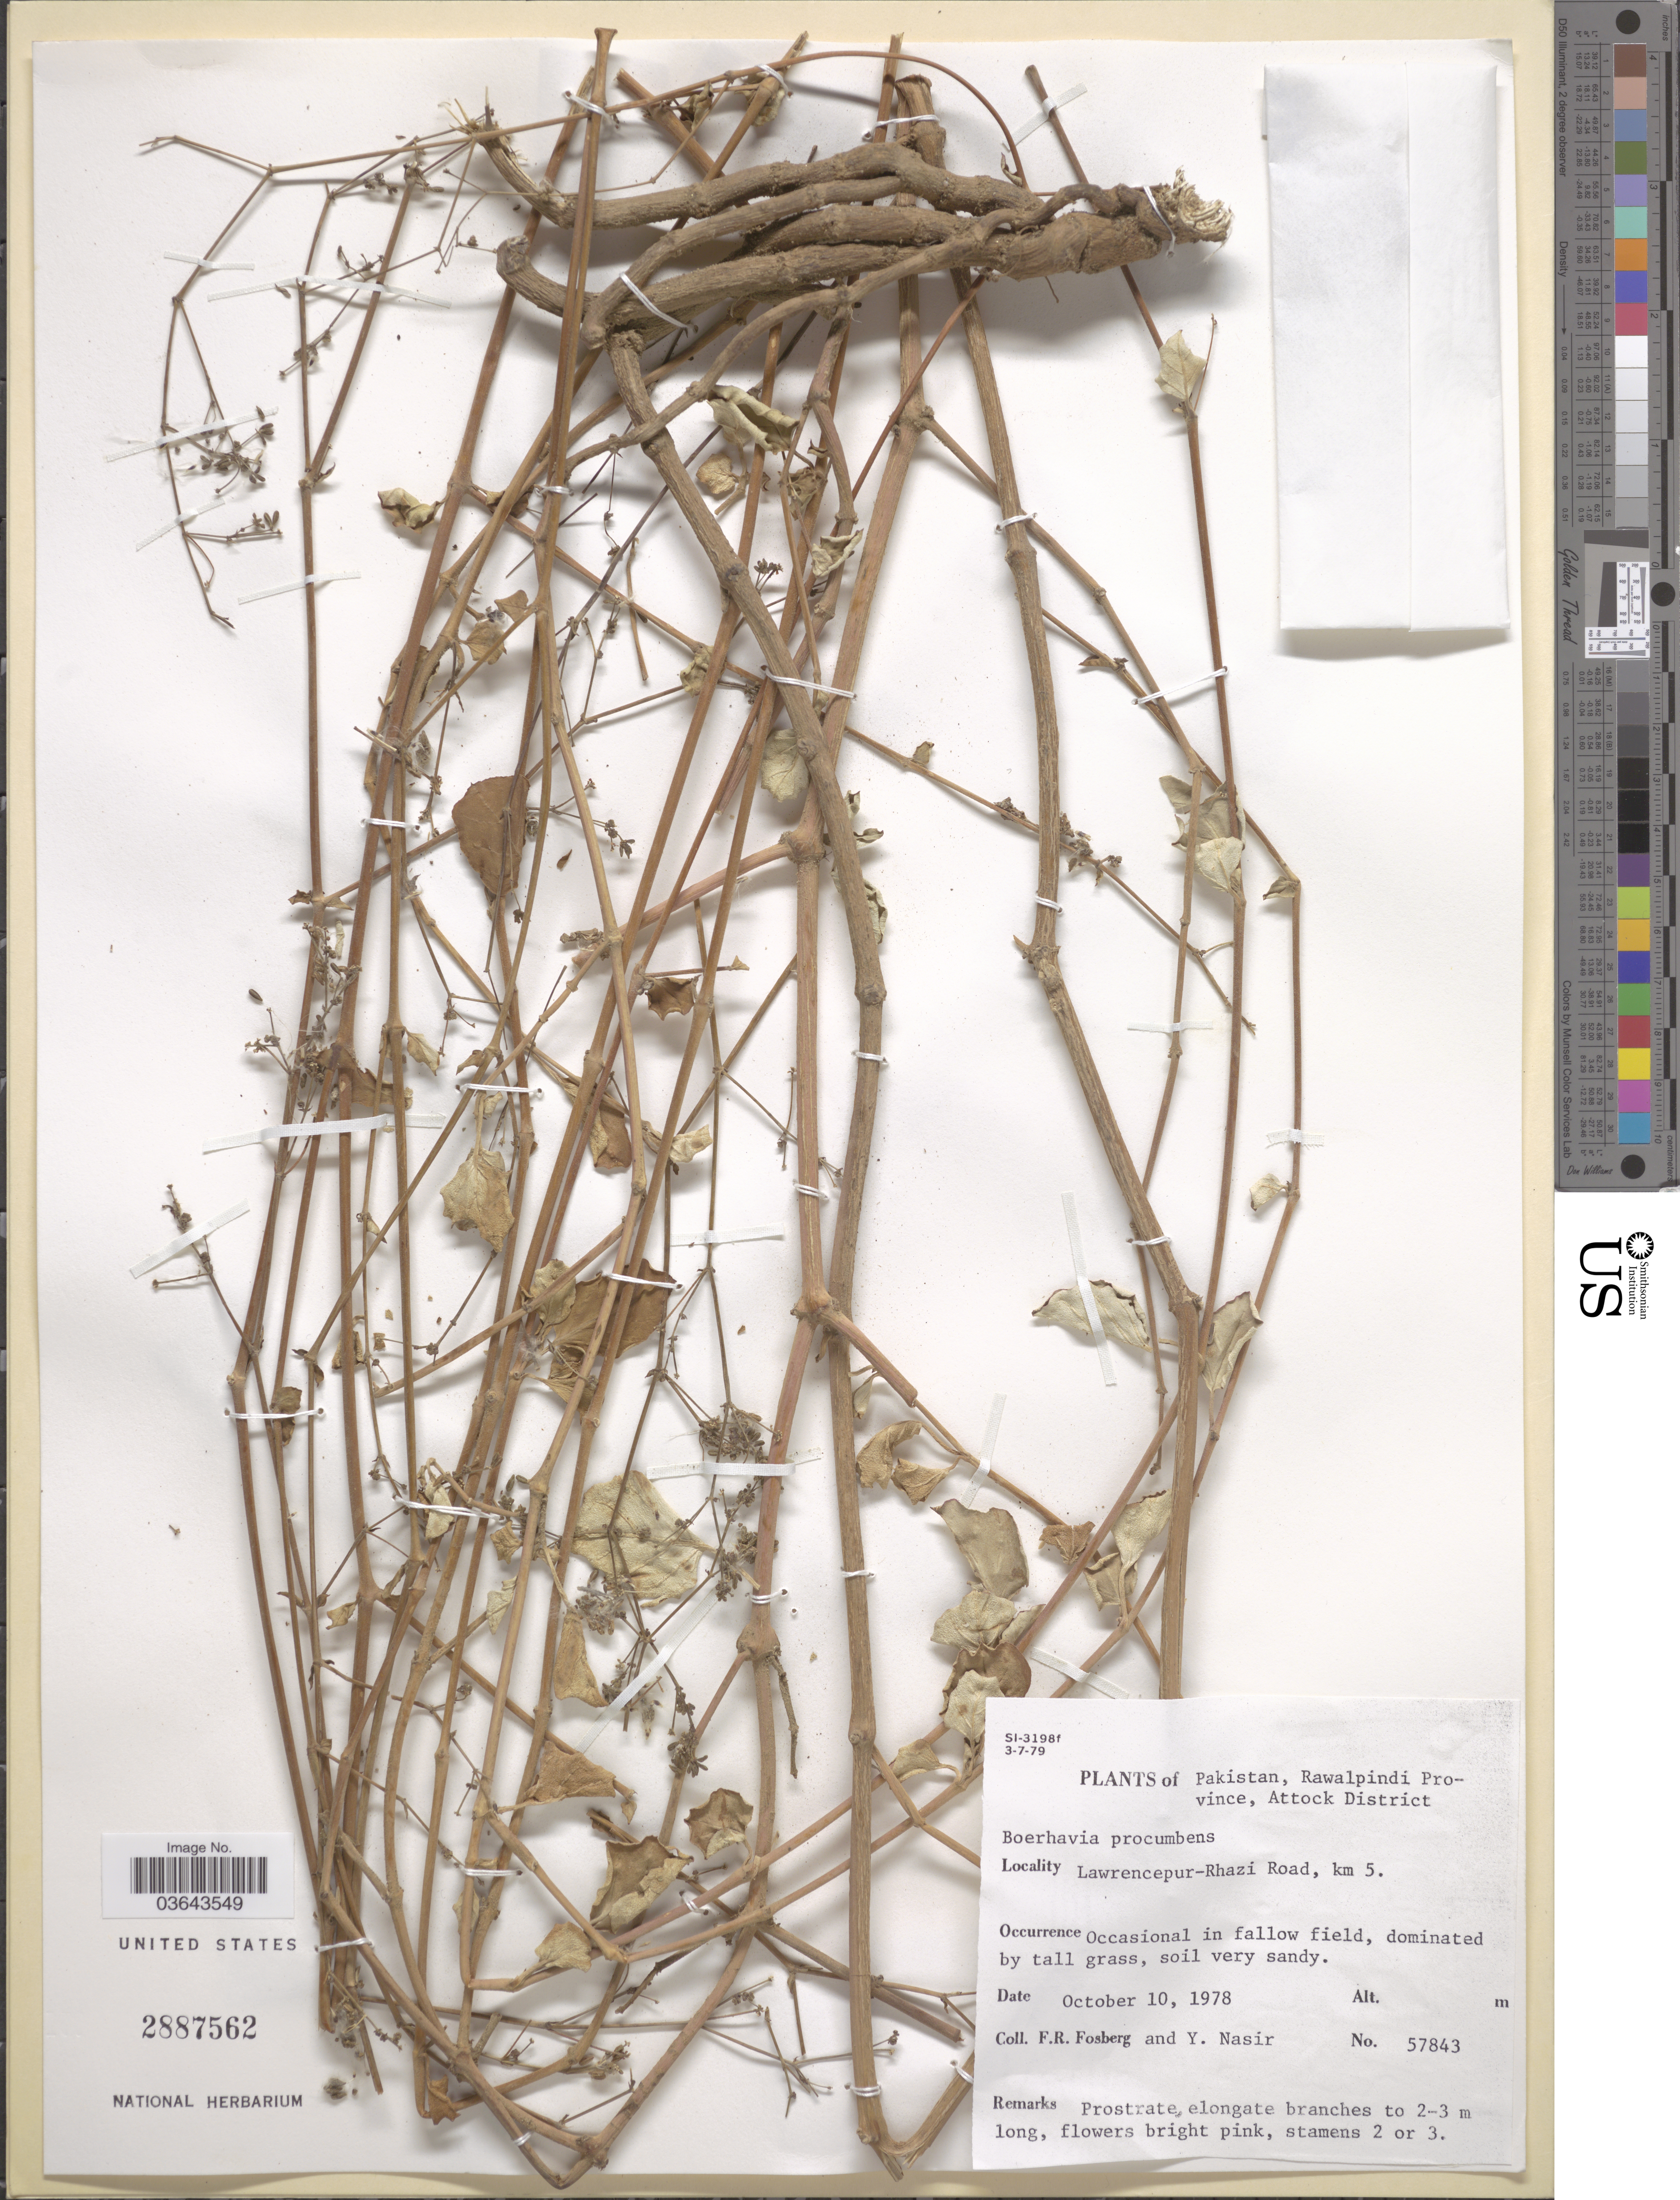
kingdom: Plantae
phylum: Tracheophyta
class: Magnoliopsida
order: Caryophyllales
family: Nyctaginaceae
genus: Boerhavia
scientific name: Boerhavia procumbens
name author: Banks ex Roxb.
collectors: F. R. Fosberg & Y. Nasir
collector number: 57843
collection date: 1978-10-10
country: Pakistan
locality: Rawalpindi Province, Attock District. Lawrencepur-Rhazi Road, km 5.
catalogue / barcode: US 2887562